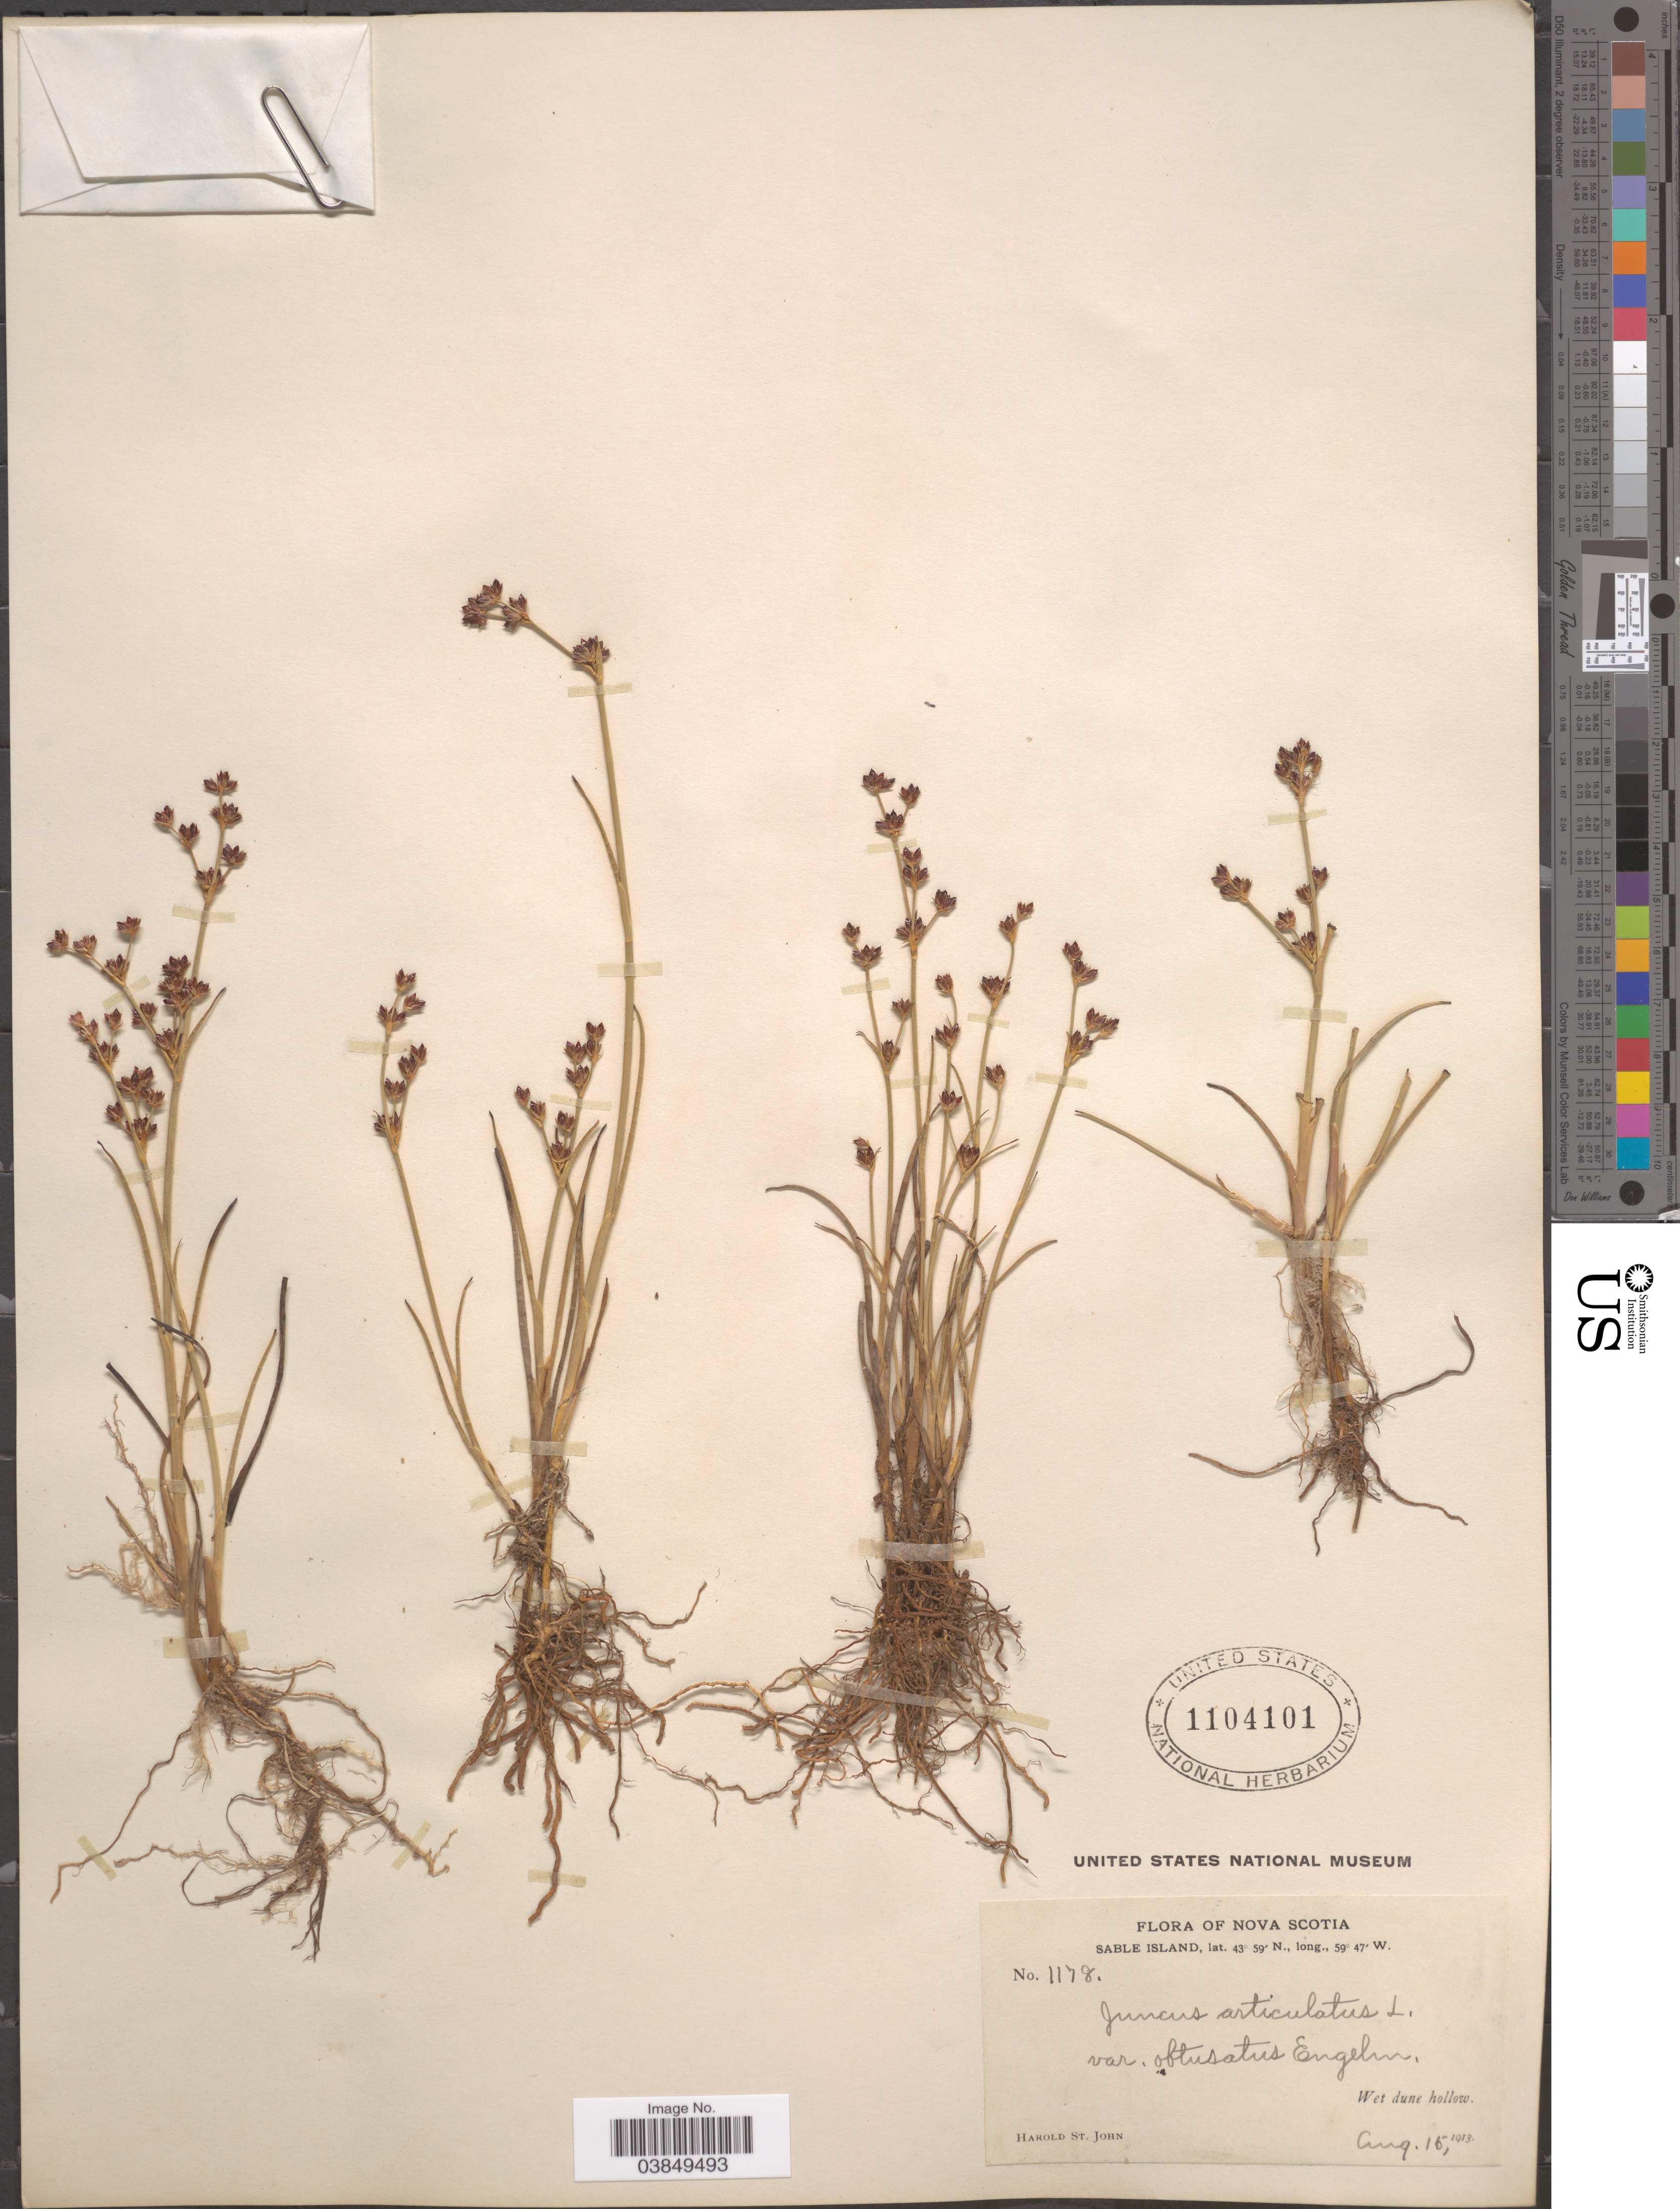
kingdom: Plantae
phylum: Tracheophyta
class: Liliopsida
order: Poales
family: Juncaceae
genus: Juncus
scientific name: Juncus articulatus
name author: L.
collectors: H. St. John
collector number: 1178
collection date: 1913-08-15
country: Canada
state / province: Nova Scotia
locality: Sable Island.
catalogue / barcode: US 1104101